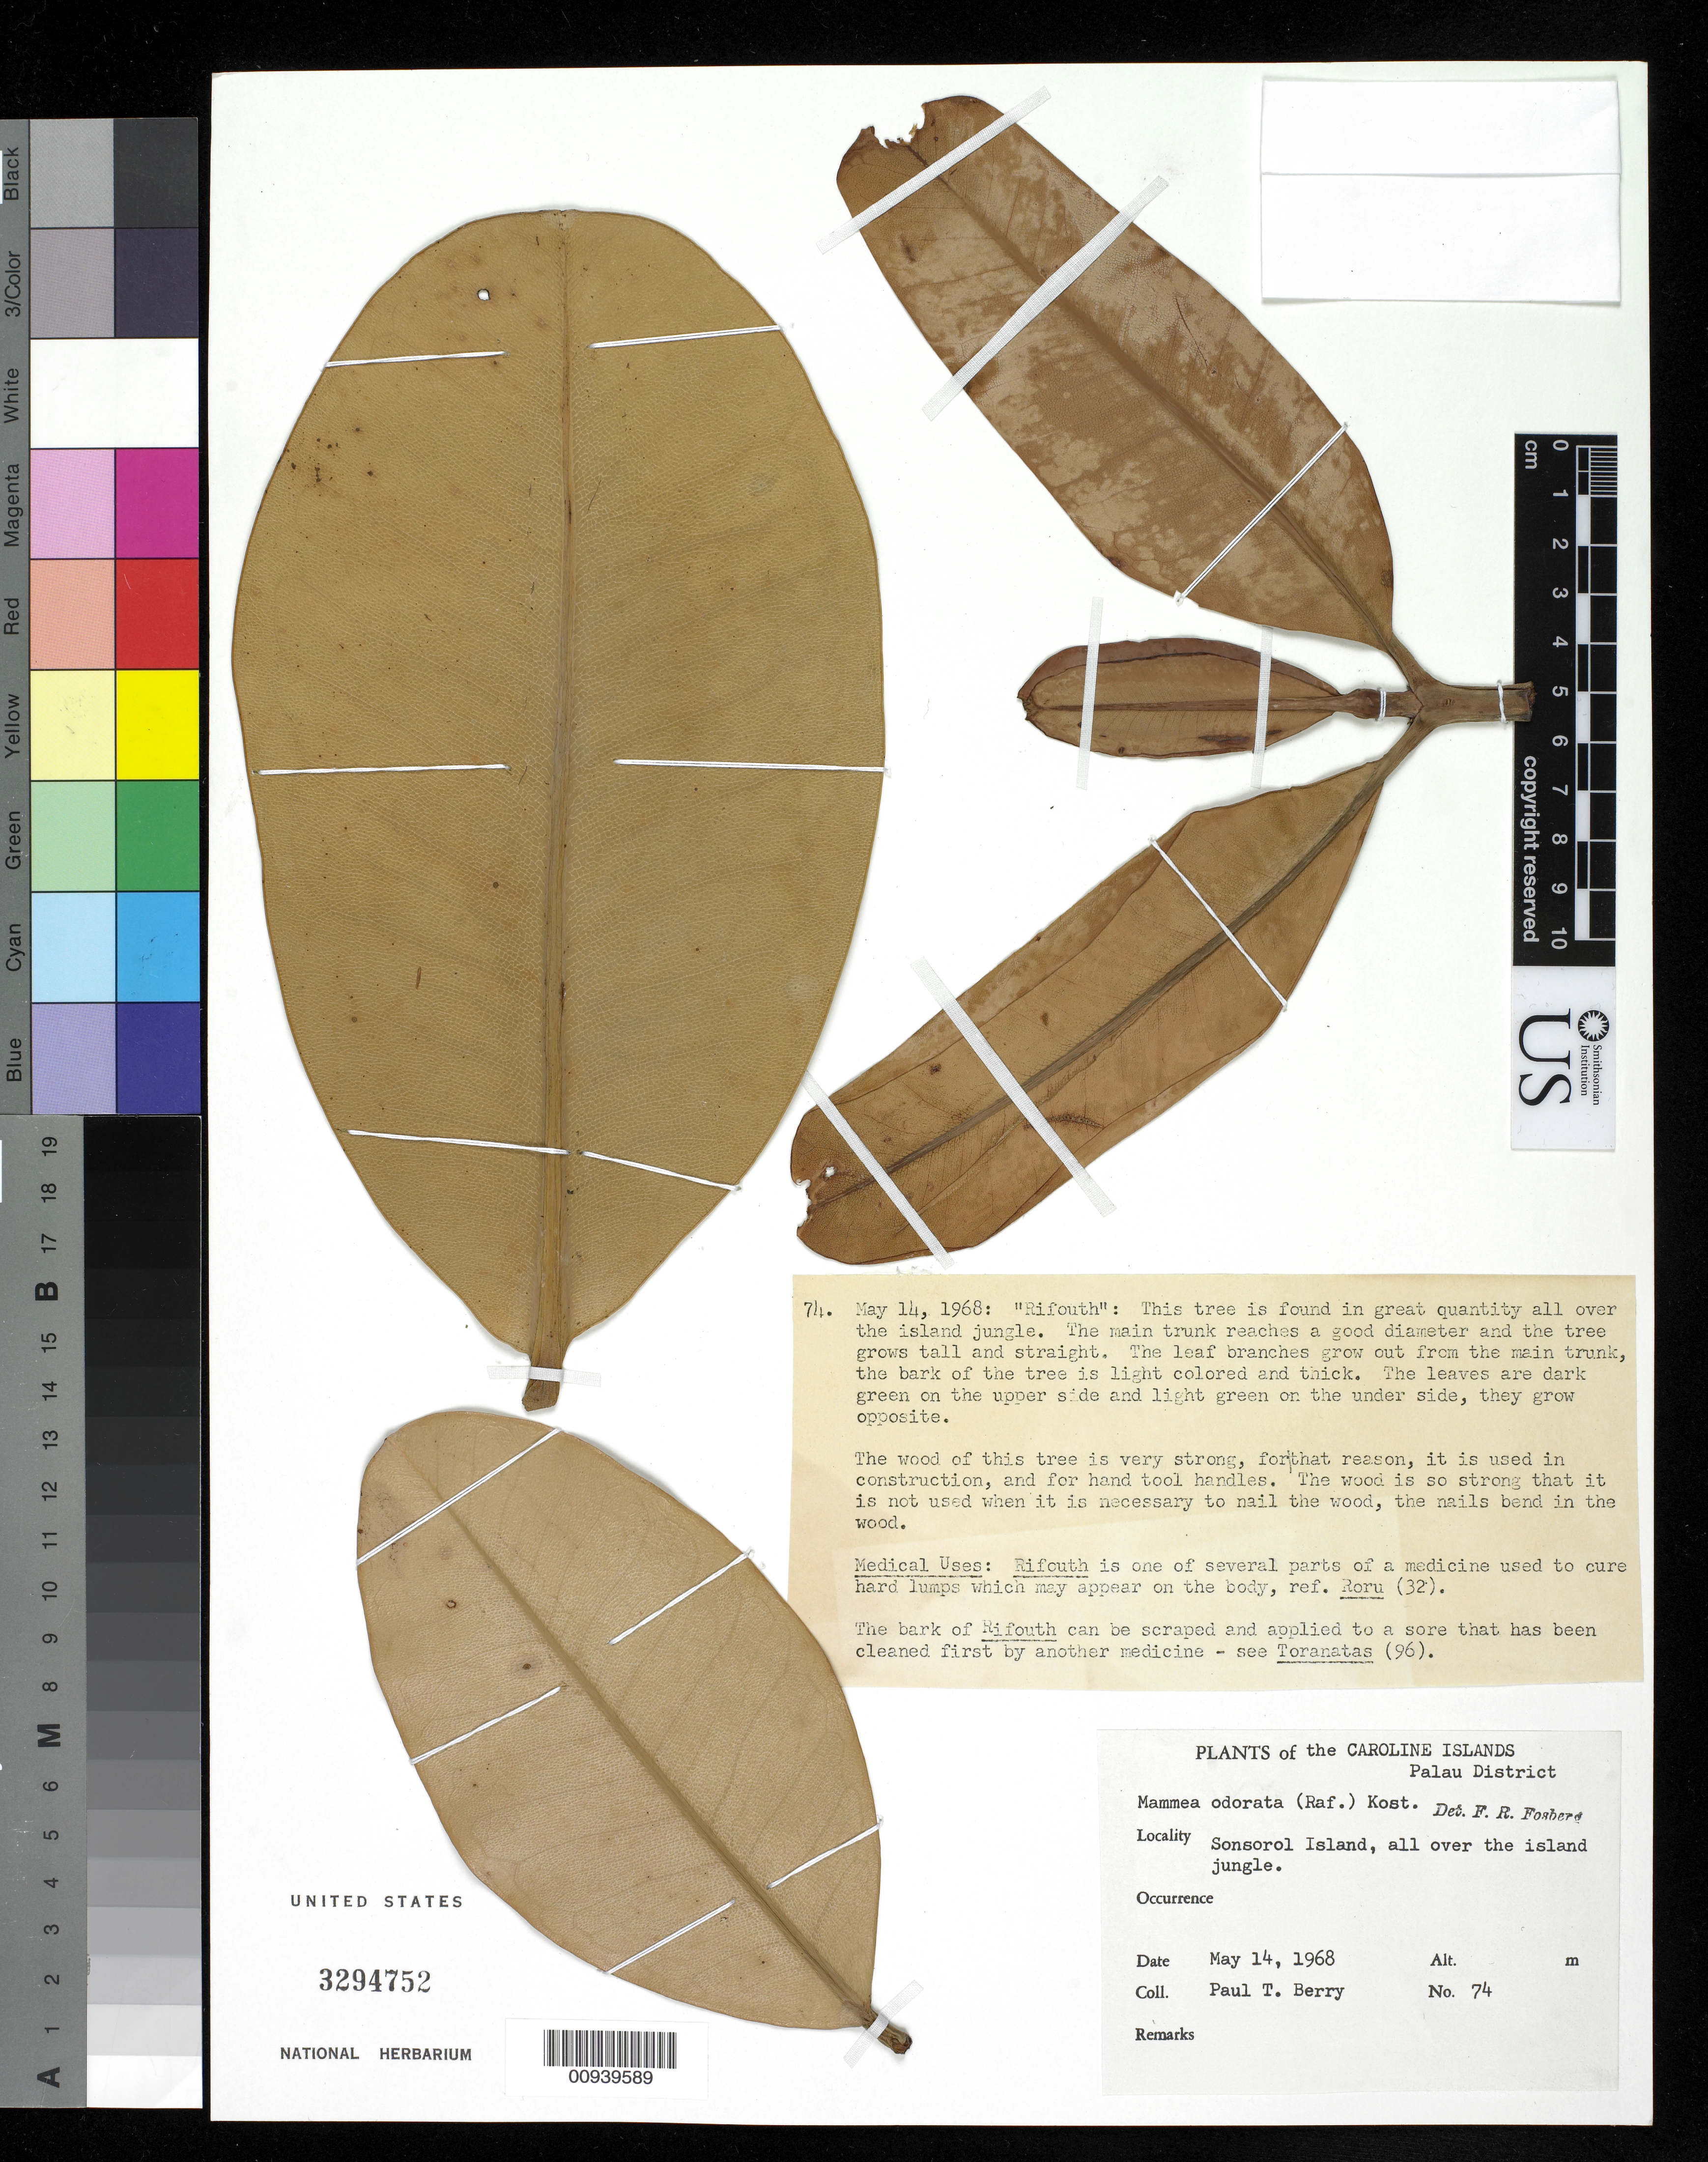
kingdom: Plantae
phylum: Tracheophyta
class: Magnoliopsida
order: Malpighiales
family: Calophyllaceae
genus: Mammea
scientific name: Mammea odorata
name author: (Raf.) Kosterm.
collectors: P. T. Berry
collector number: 74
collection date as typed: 14 May 1968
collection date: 1968-05-14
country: Palau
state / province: Sonsorol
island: Sonsorol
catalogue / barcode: US 3294752